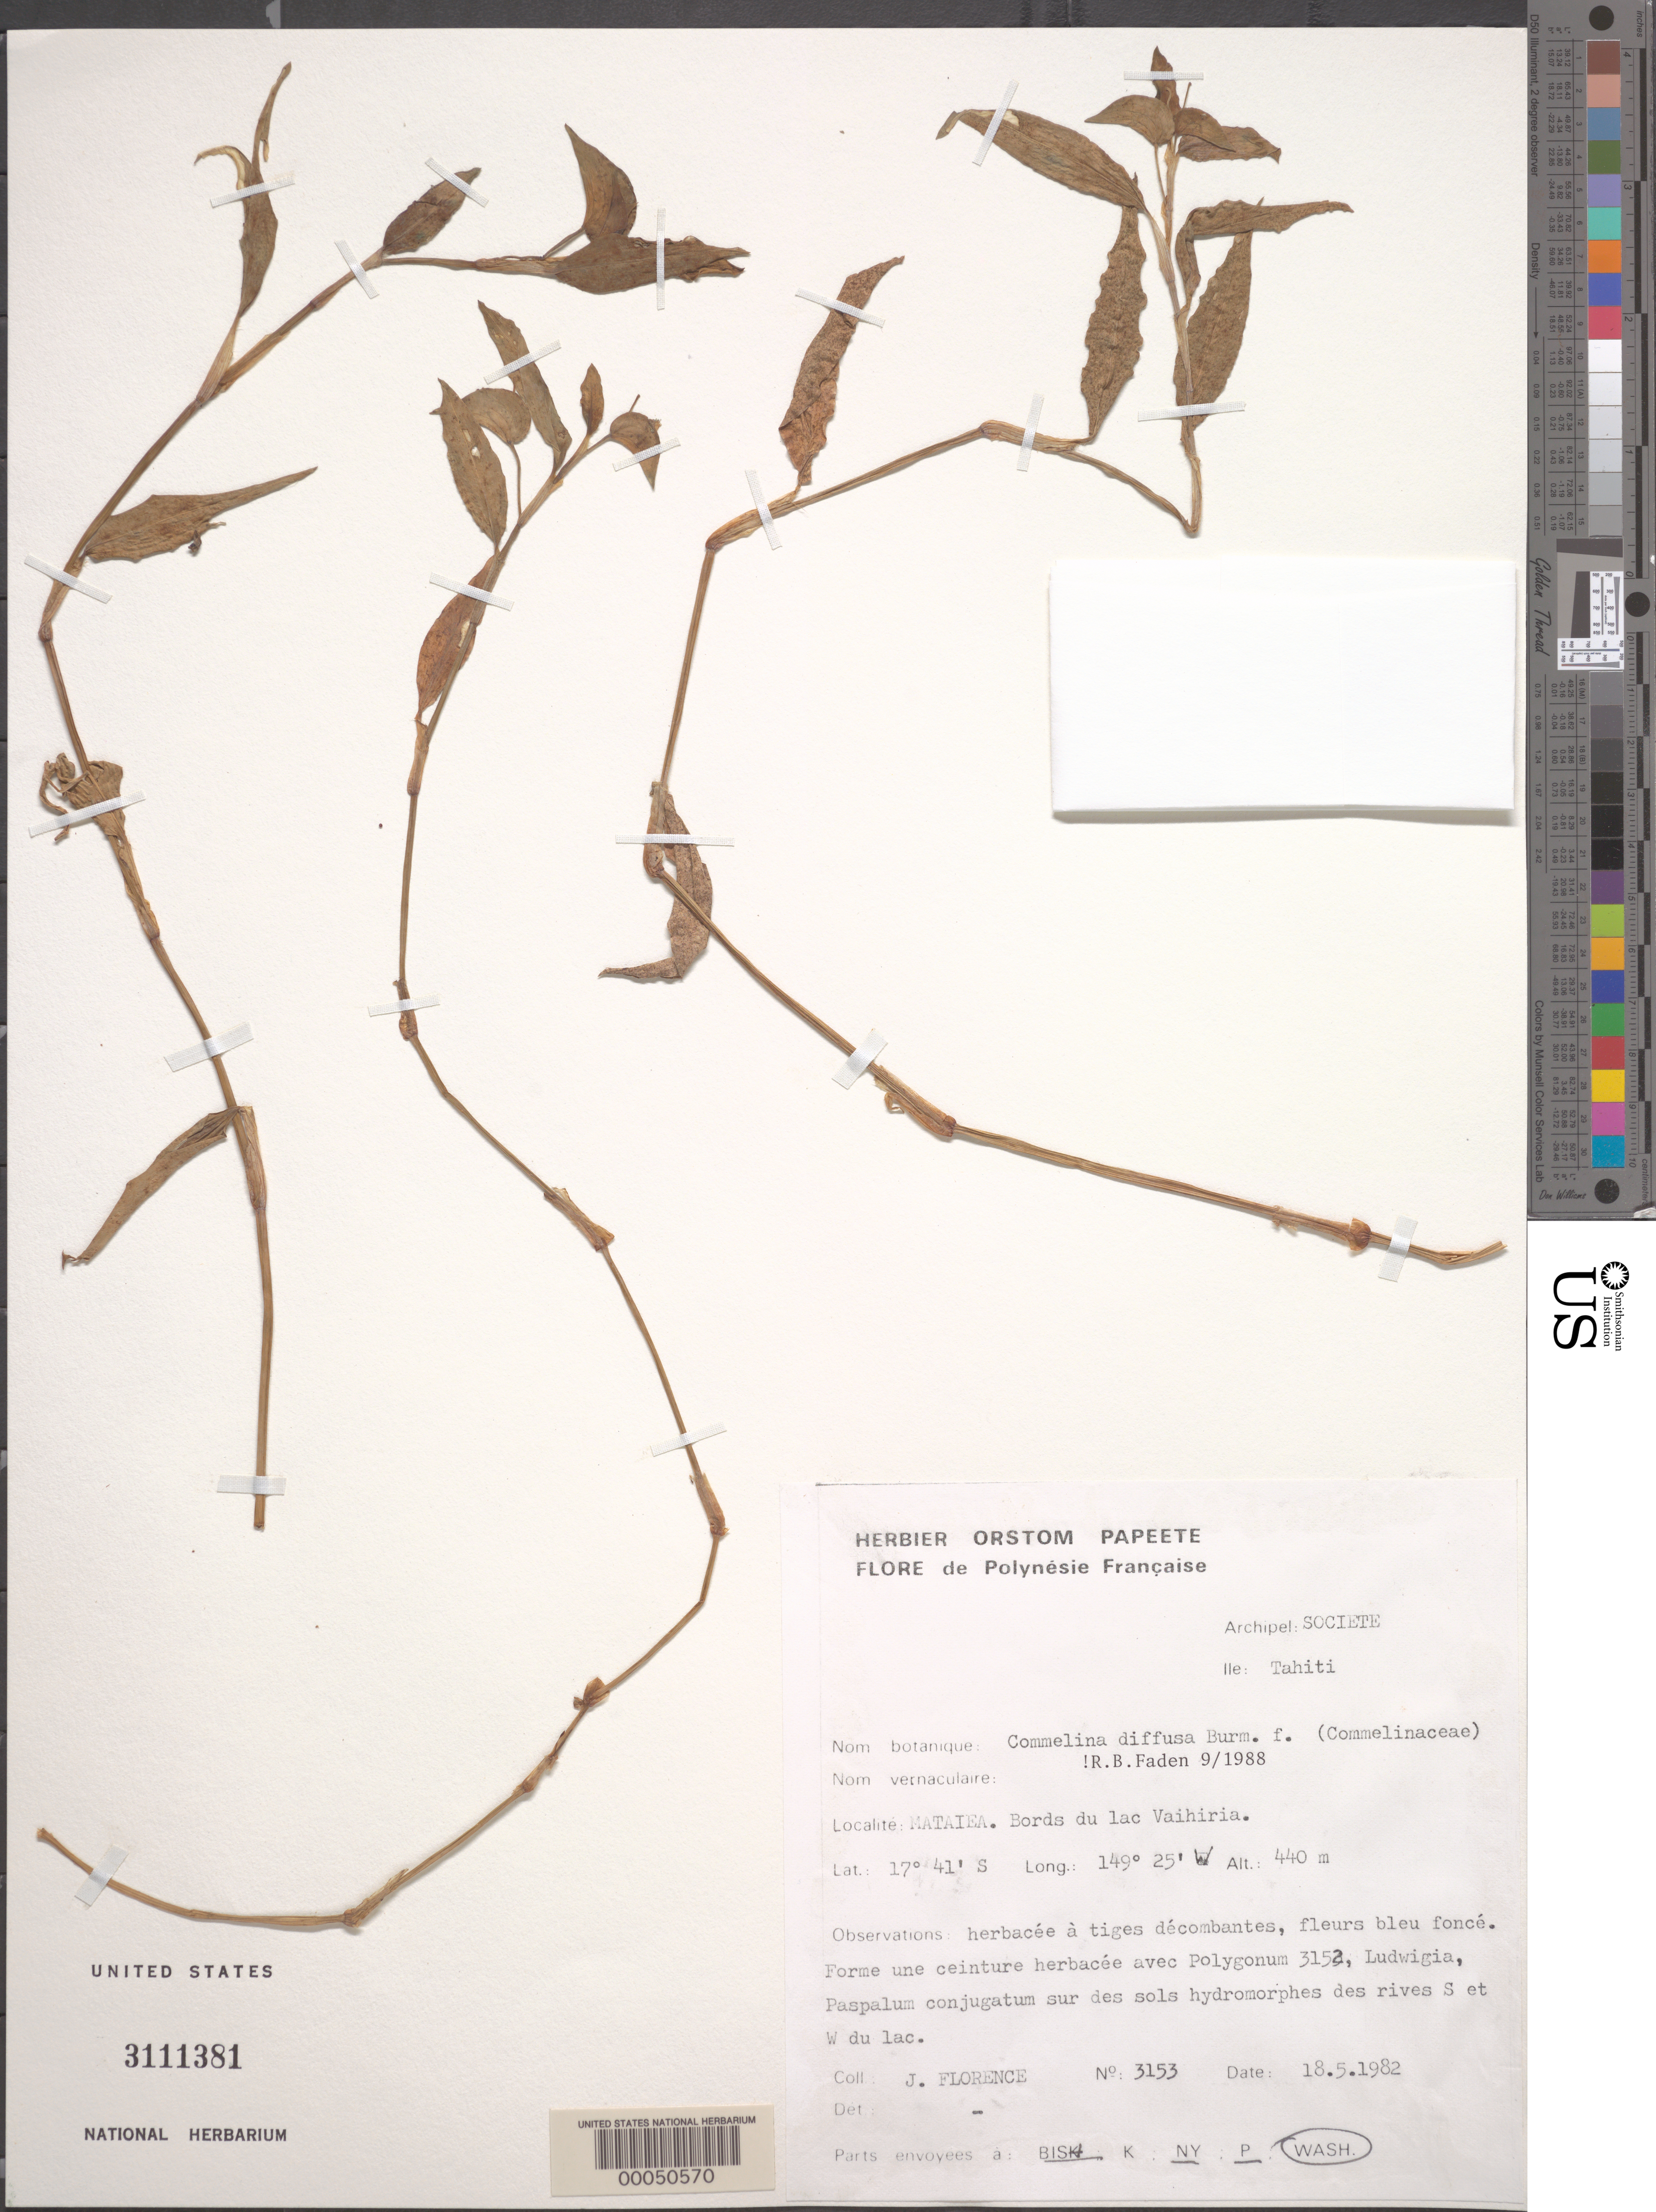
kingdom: Plantae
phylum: Tracheophyta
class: Liliopsida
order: Commelinales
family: Commelinaceae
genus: Commelina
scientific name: Commelina diffusa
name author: Burm. f.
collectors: J. Florence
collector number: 3153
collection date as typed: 18 May 1982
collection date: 1982-05-18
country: French Polynesia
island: Tahiti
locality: Mataiea, border of lake vaihiria [Society Is.]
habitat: Bank sw of lake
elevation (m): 440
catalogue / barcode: US 3111381